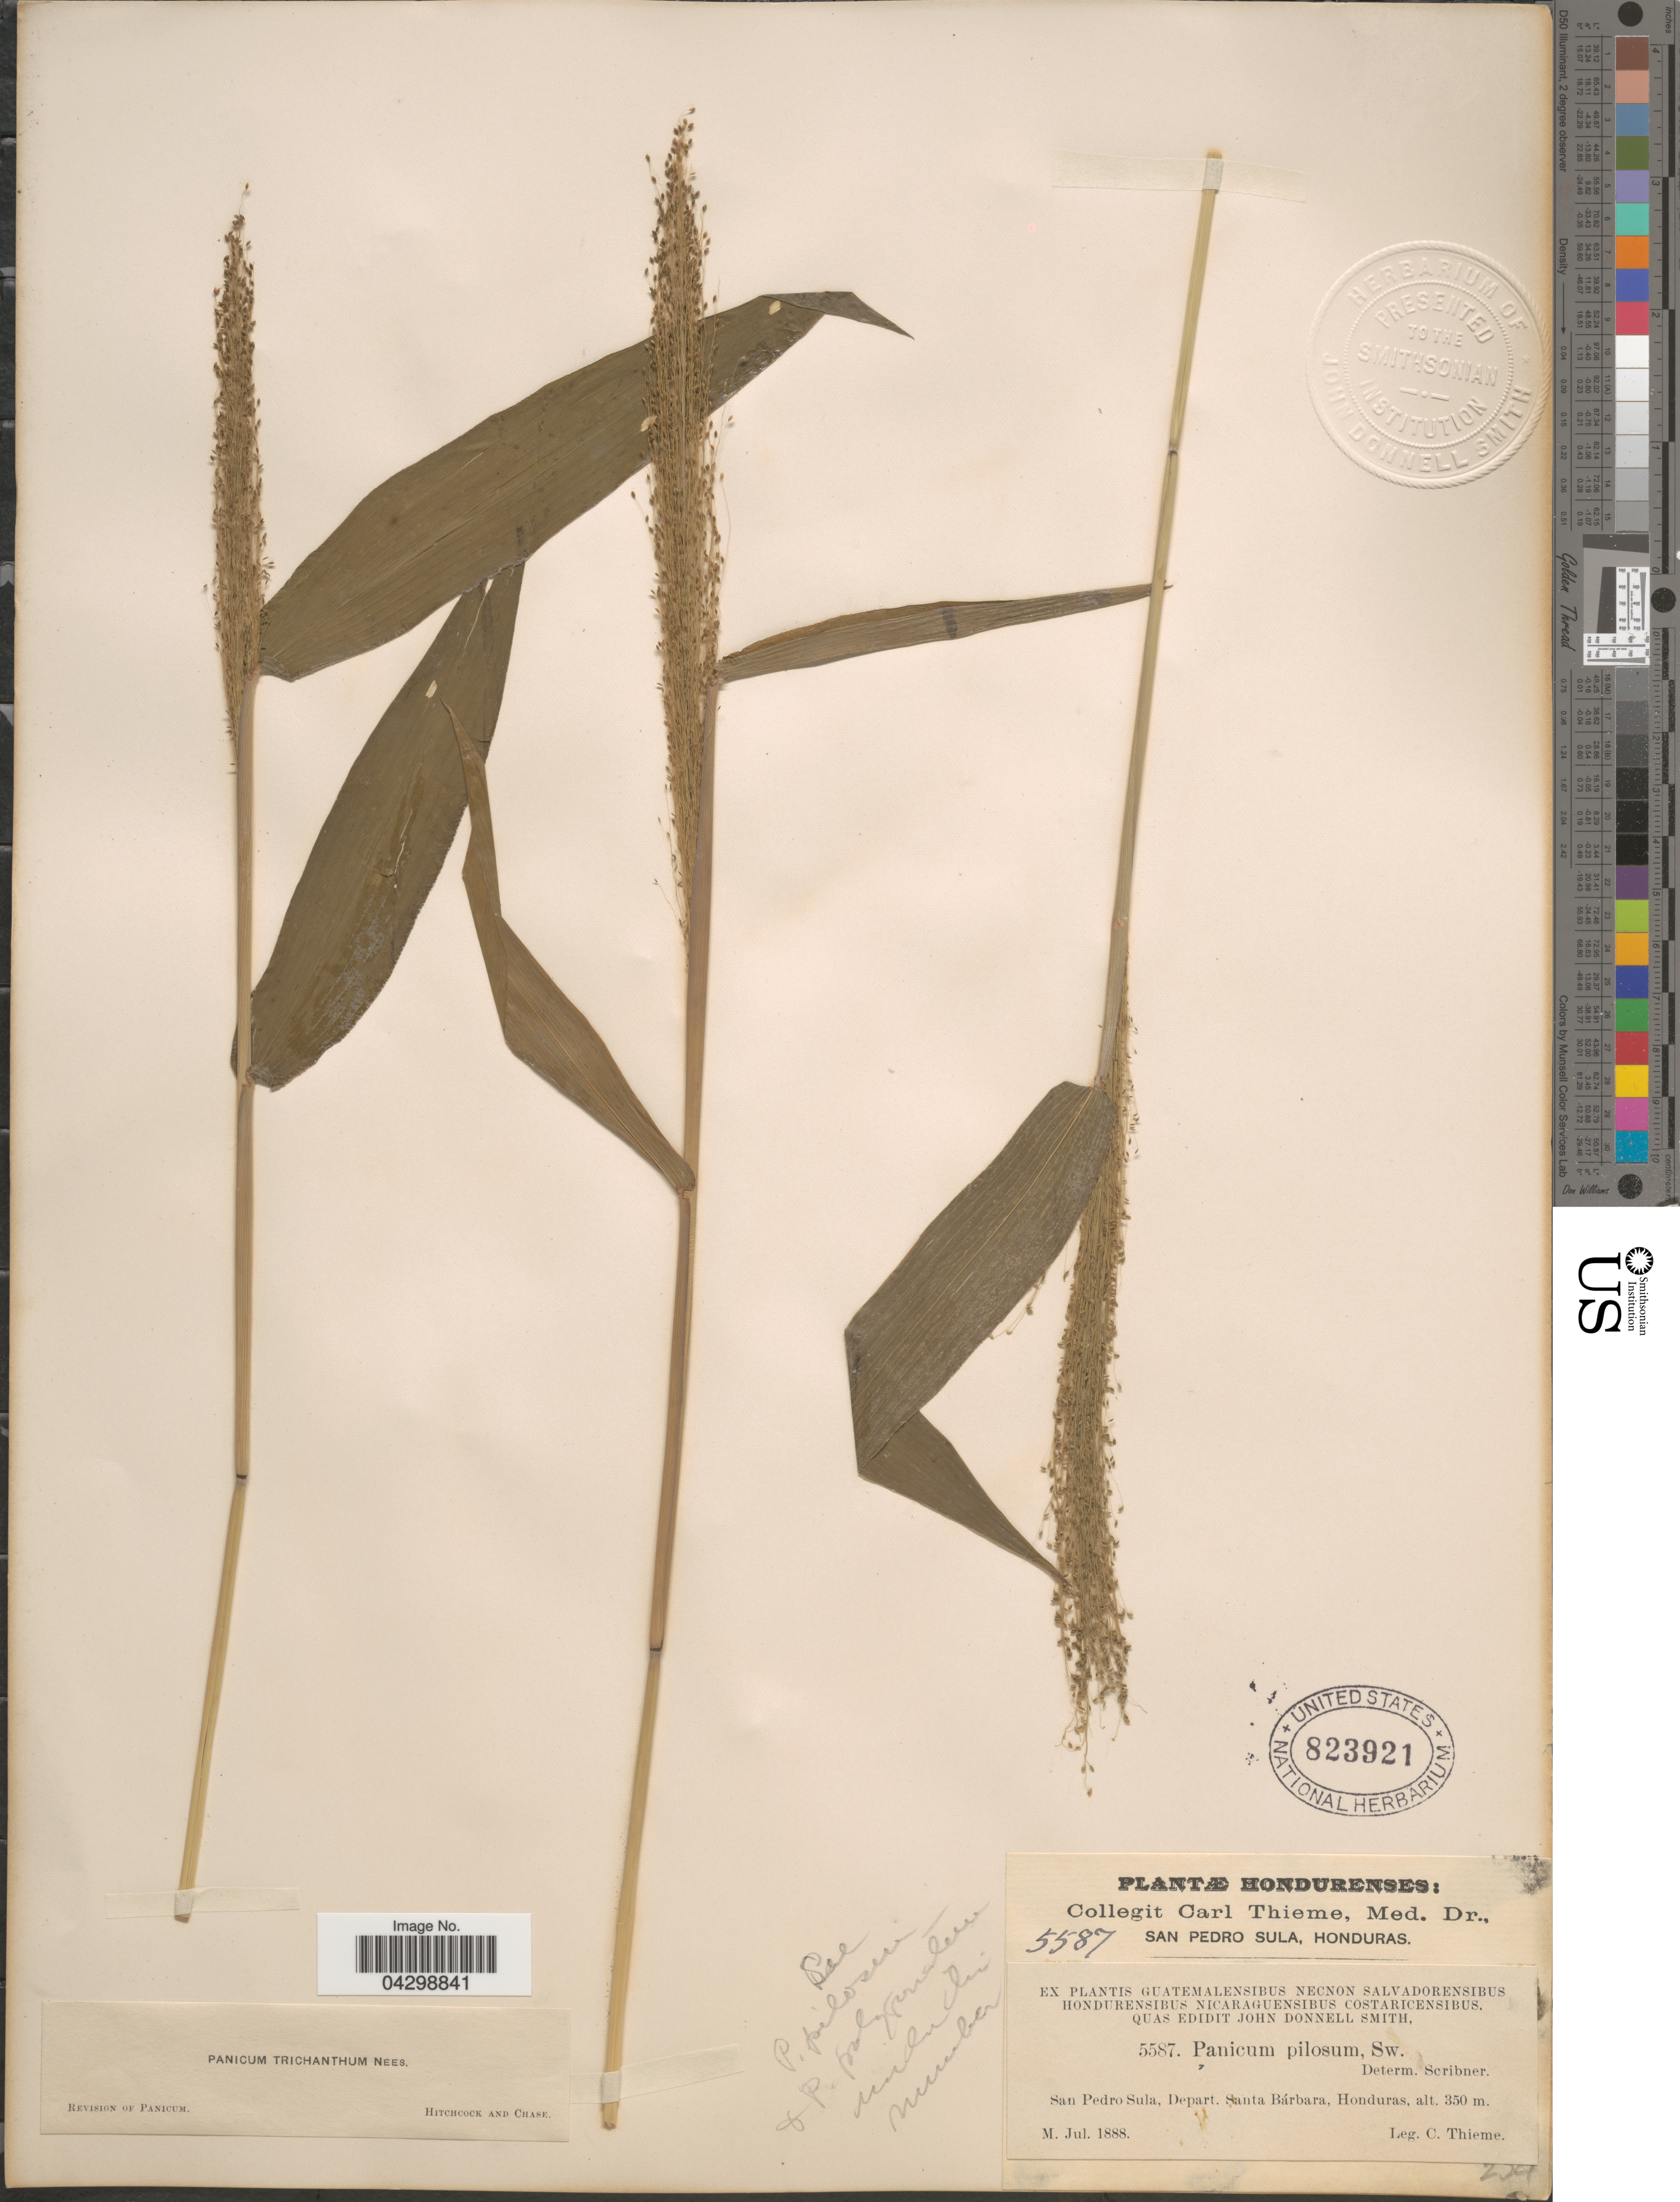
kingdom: Plantae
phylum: Tracheophyta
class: Liliopsida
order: Poales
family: Poaceae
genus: Panicum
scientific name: Panicum trichanthum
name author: Nees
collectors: C. Thieme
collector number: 5587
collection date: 1888-07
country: Honduras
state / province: Santa Barbara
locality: San Pedro Sula, Depart. Santa Bárbara.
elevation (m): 350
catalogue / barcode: US 823921